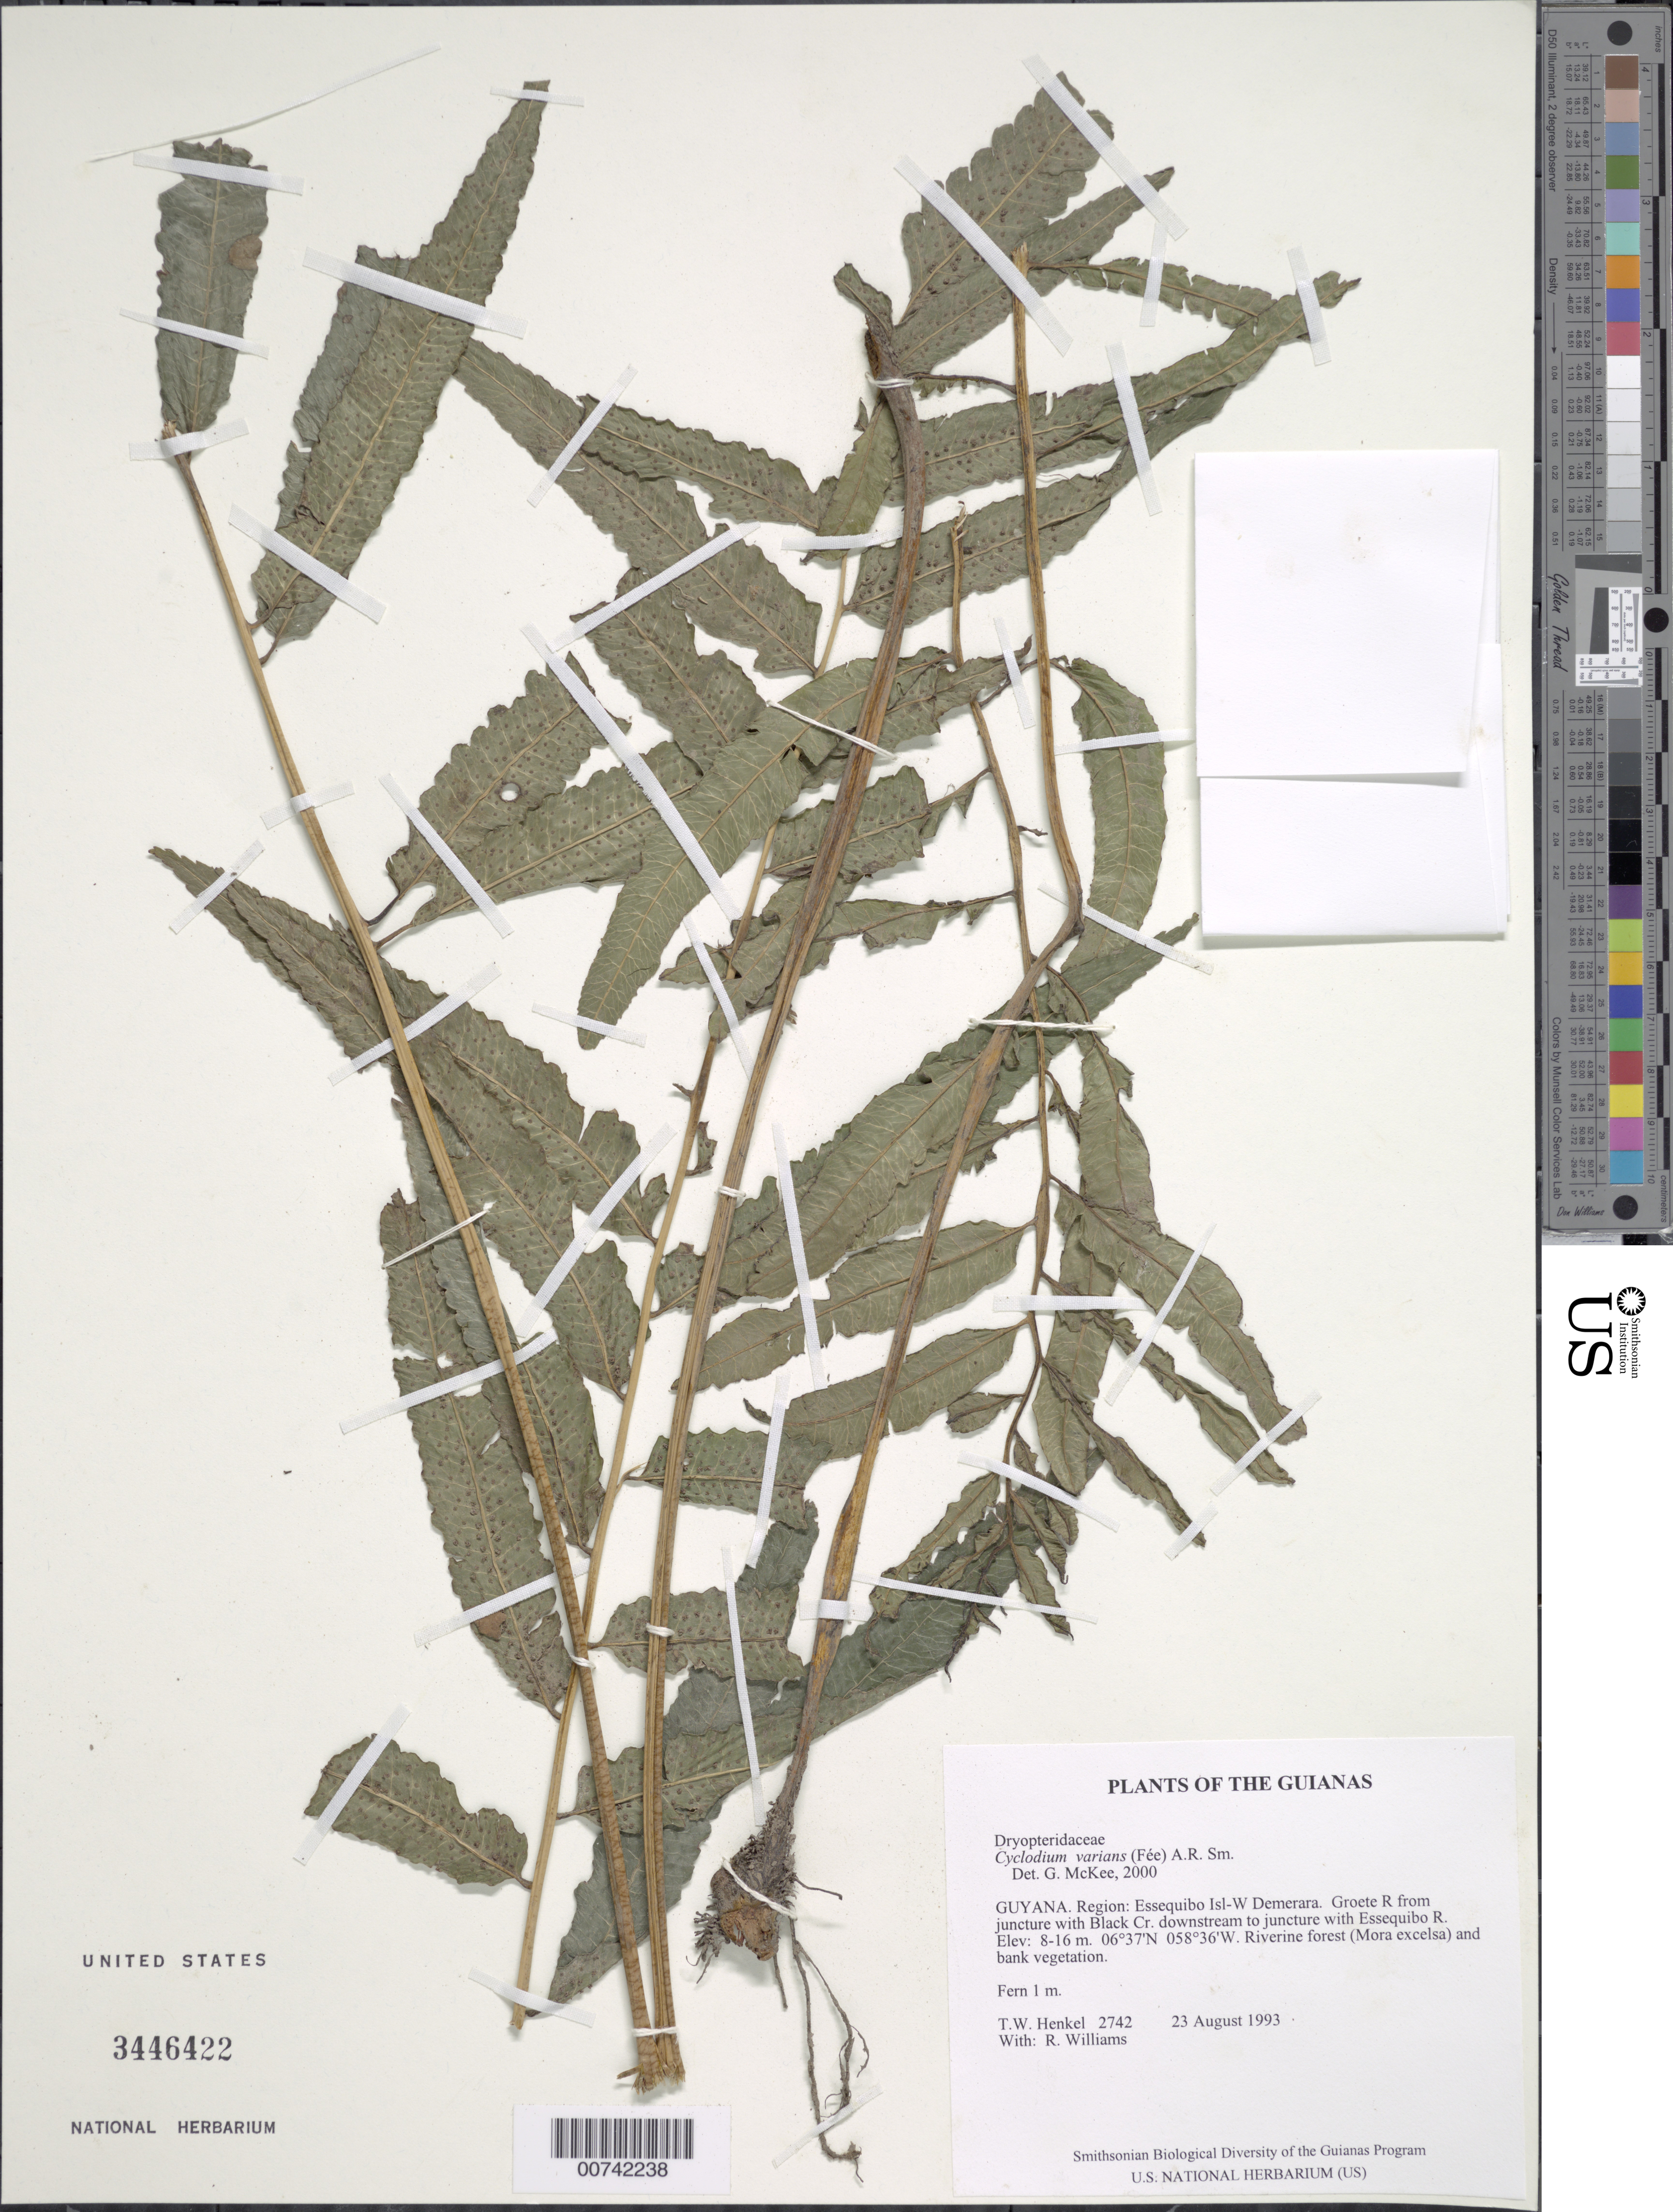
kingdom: Plantae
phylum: Tracheophyta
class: Polypodiopsida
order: Polypodiales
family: Dryopteridaceae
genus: Cyclodium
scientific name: Cyclodium varians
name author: (Fée) A.R. Sm.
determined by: McKee, G. S., (US), NMNH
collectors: T. Henkel & R. Williams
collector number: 2742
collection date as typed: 23 August 1993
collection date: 1993-08-23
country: Guyana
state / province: Essequibo Isl-W. Demerara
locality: Groete R from juncture with Black Cr. downstream to juncture with Essequibo R.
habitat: Riverine forest (Mora excelsa) and bank vegetation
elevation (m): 8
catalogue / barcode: US 3446422